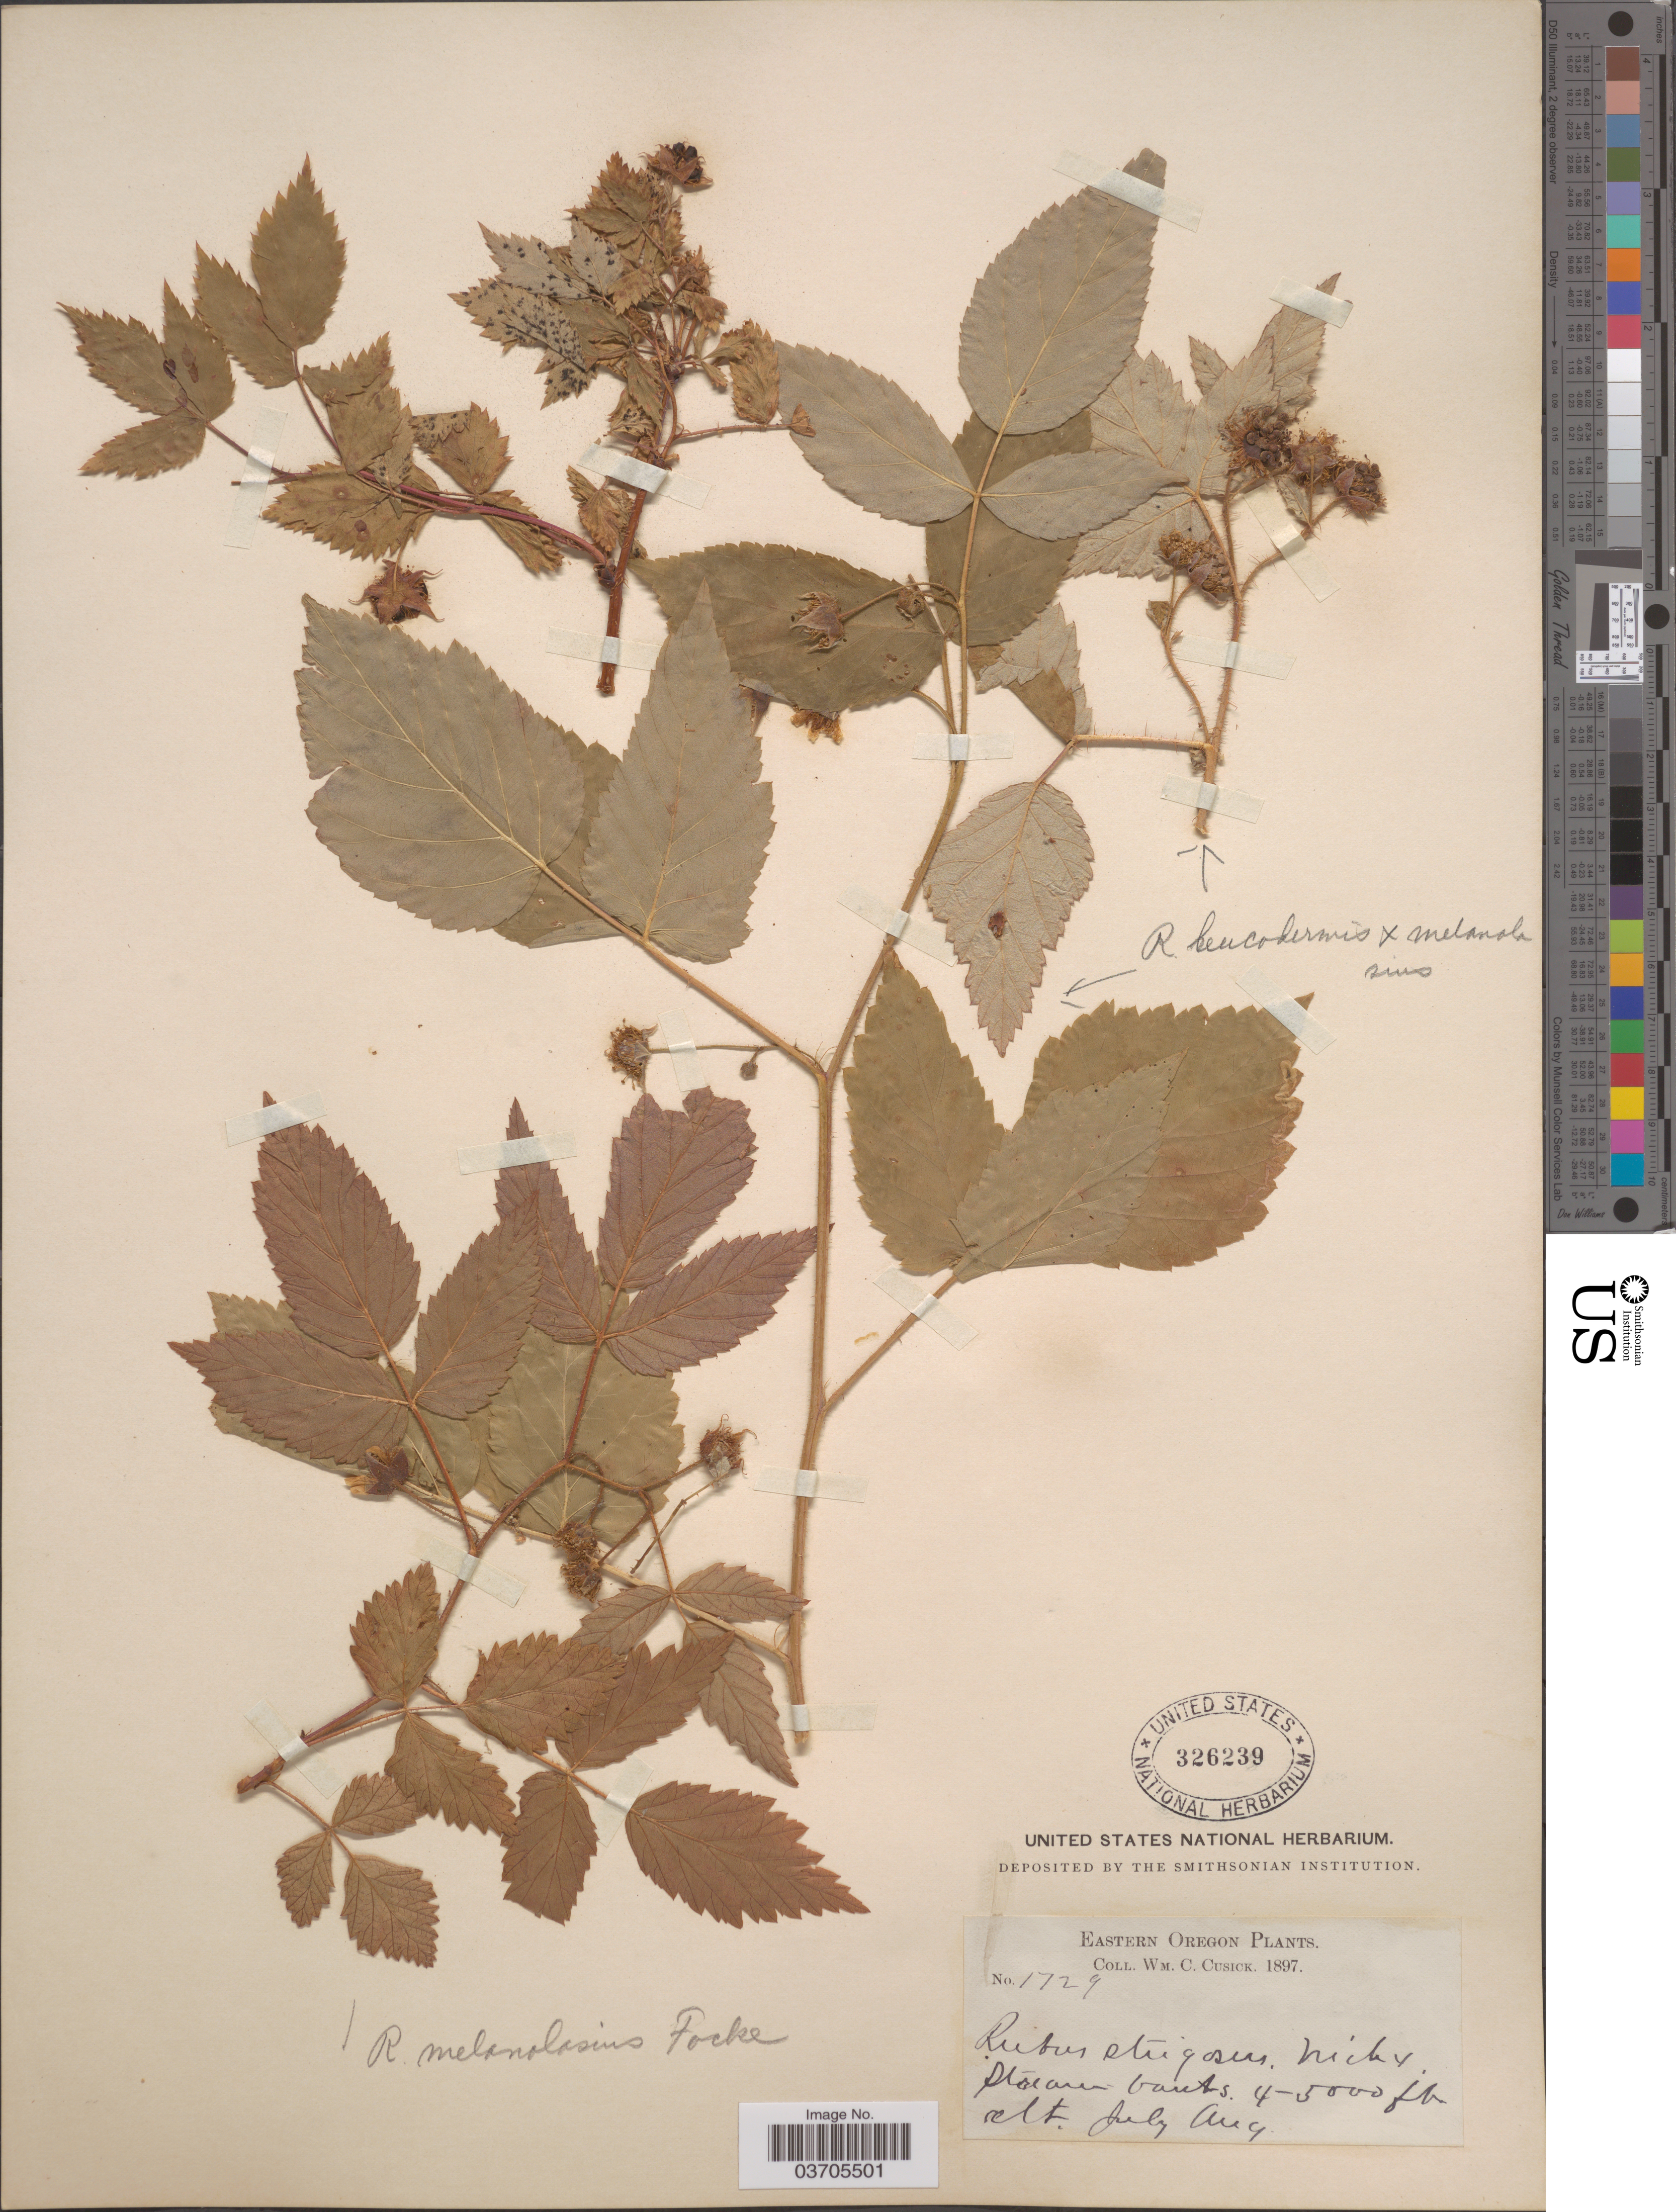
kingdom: Plantae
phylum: Tracheophyta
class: Magnoliopsida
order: Rosales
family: Rosaceae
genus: Rubus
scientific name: Rubus leucodermis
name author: Douglas ex Torr. & A. Gray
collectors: W. C. Cusick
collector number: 1729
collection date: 1897-07/1897-08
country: United States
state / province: Oregon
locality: Eastern Oregon.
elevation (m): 1219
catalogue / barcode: US 326239